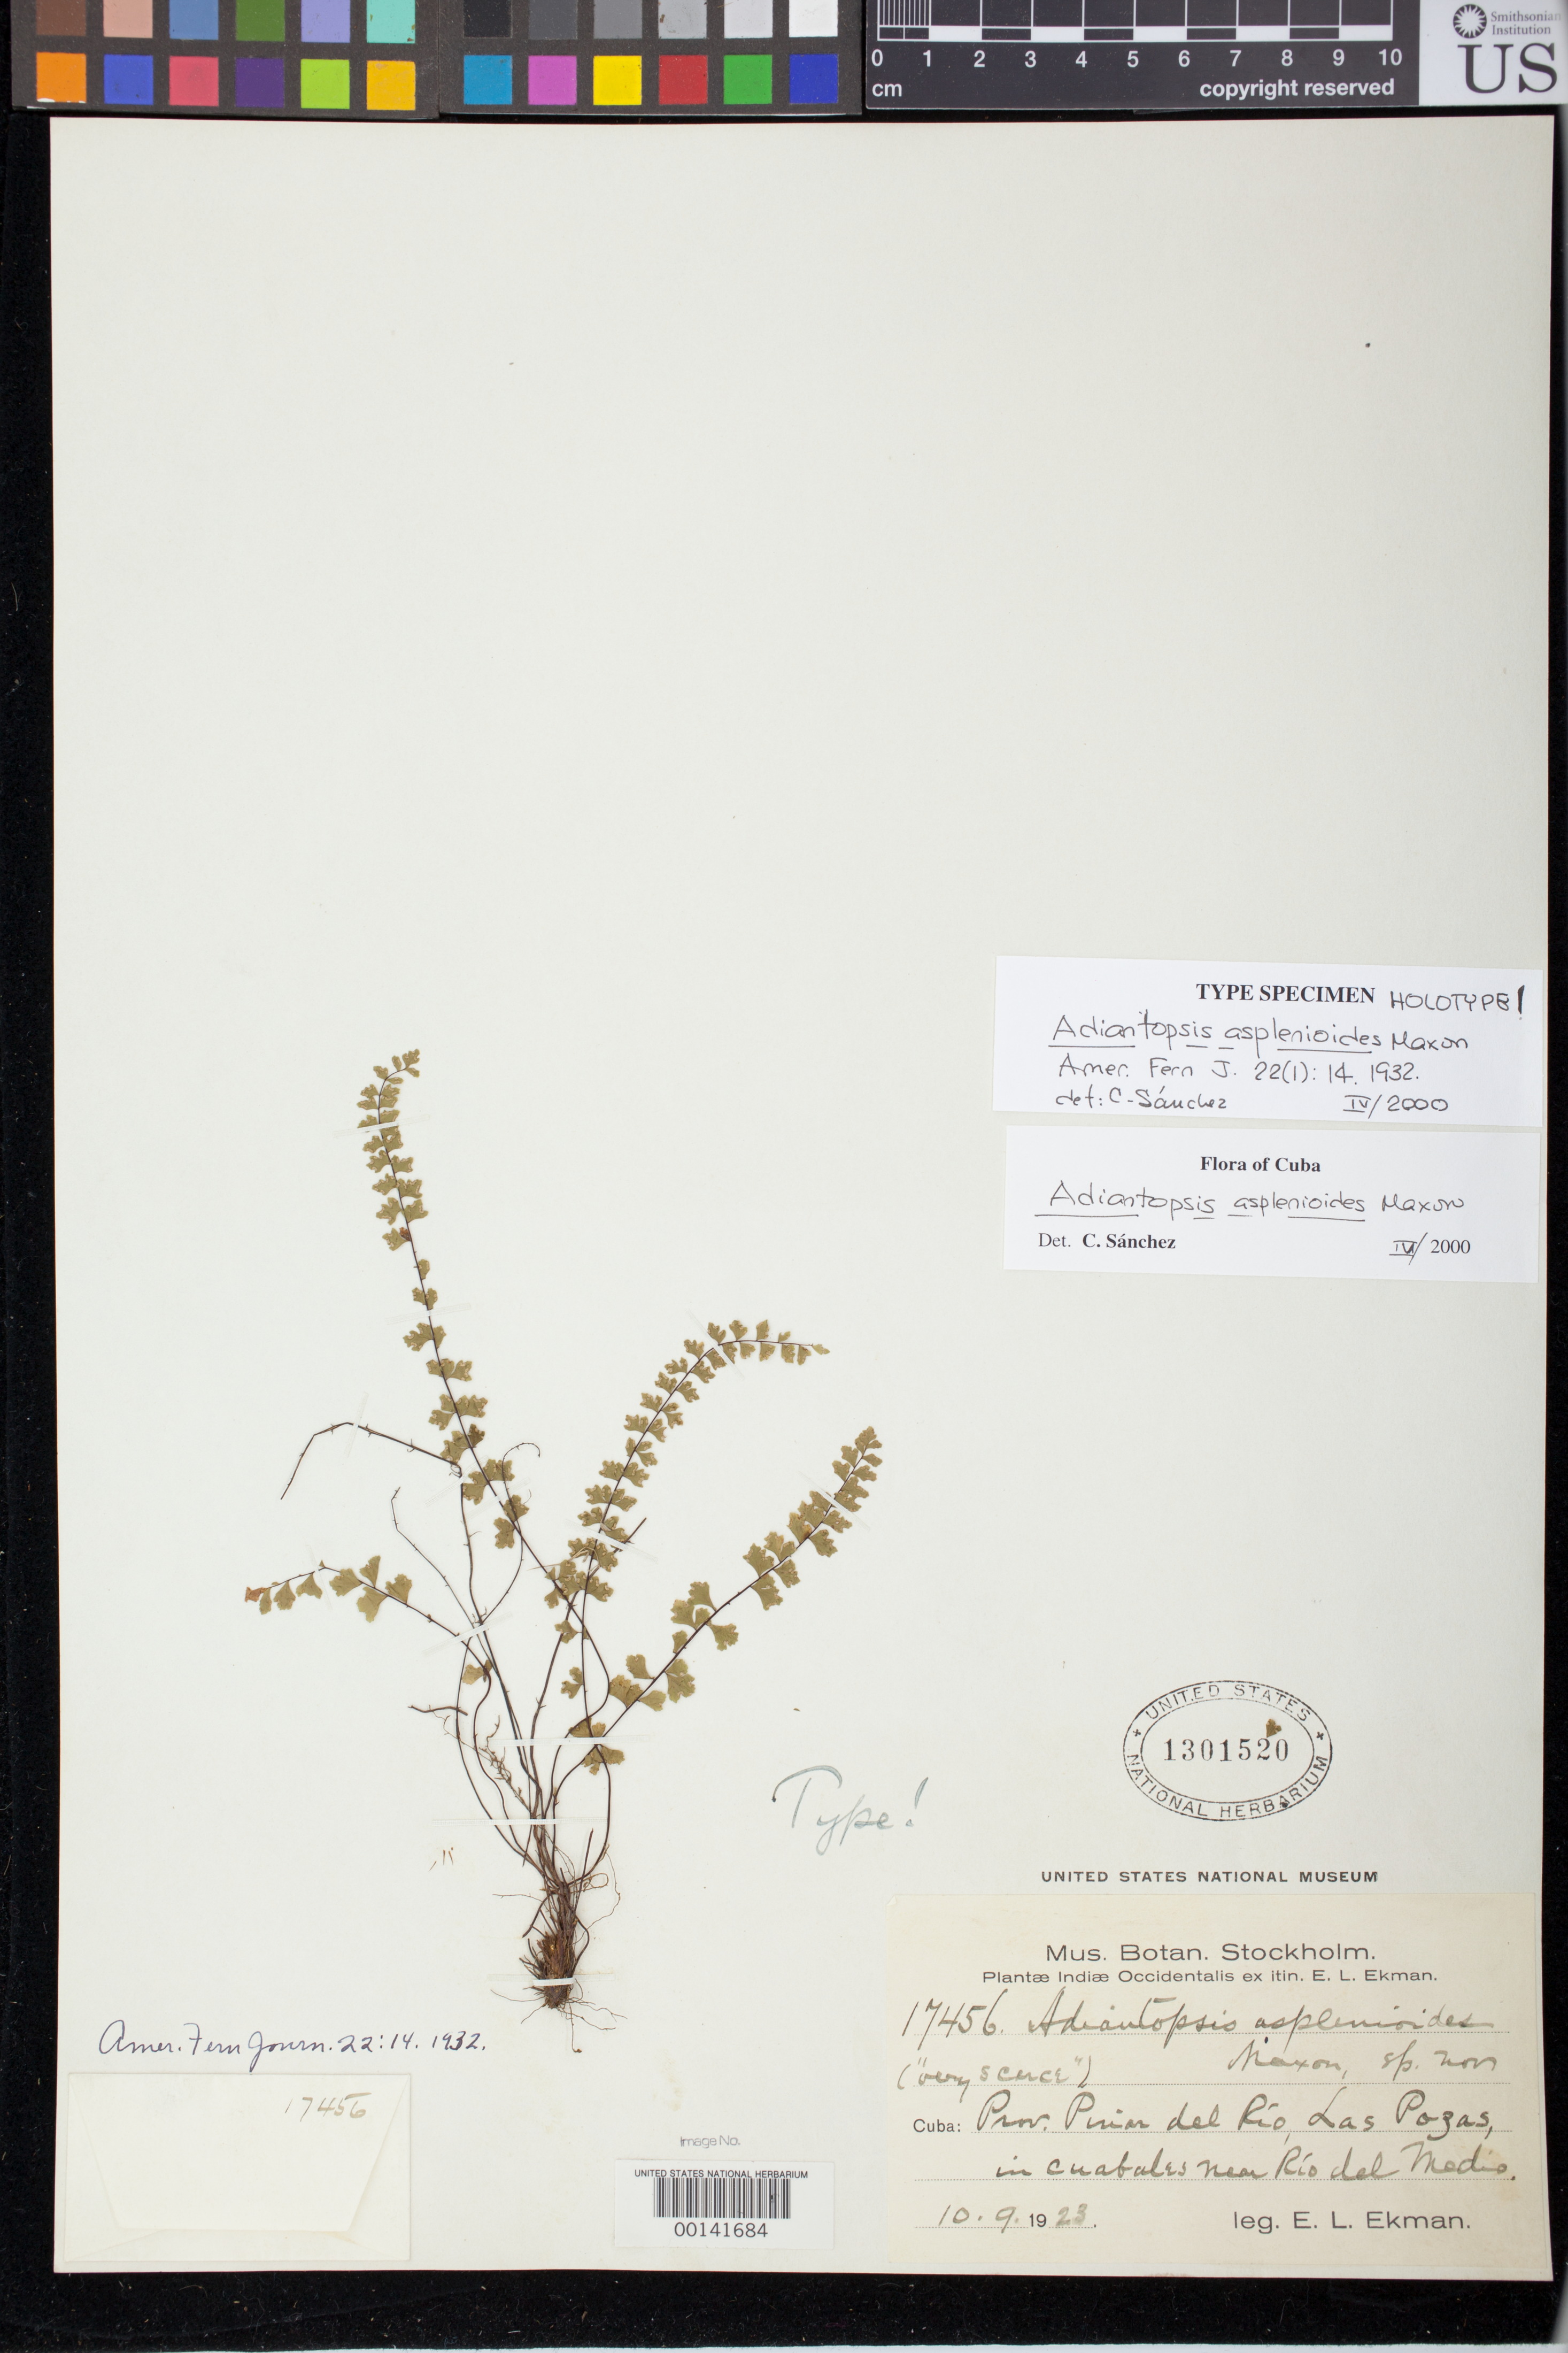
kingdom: Plantae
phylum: Tracheophyta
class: Polypodiopsida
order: Polypodiales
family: Pteridaceae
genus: Adiantopsis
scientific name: Adiantopsis asplenioides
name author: Maxon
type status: Holotype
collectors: E. L. Ekman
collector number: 17456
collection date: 1923-09-10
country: Cuba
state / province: Pinar del Río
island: Greater Antilles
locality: Prov. Pinar del Río, Las Pozas, in cuabales near Rio del Medio.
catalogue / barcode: US 1301520